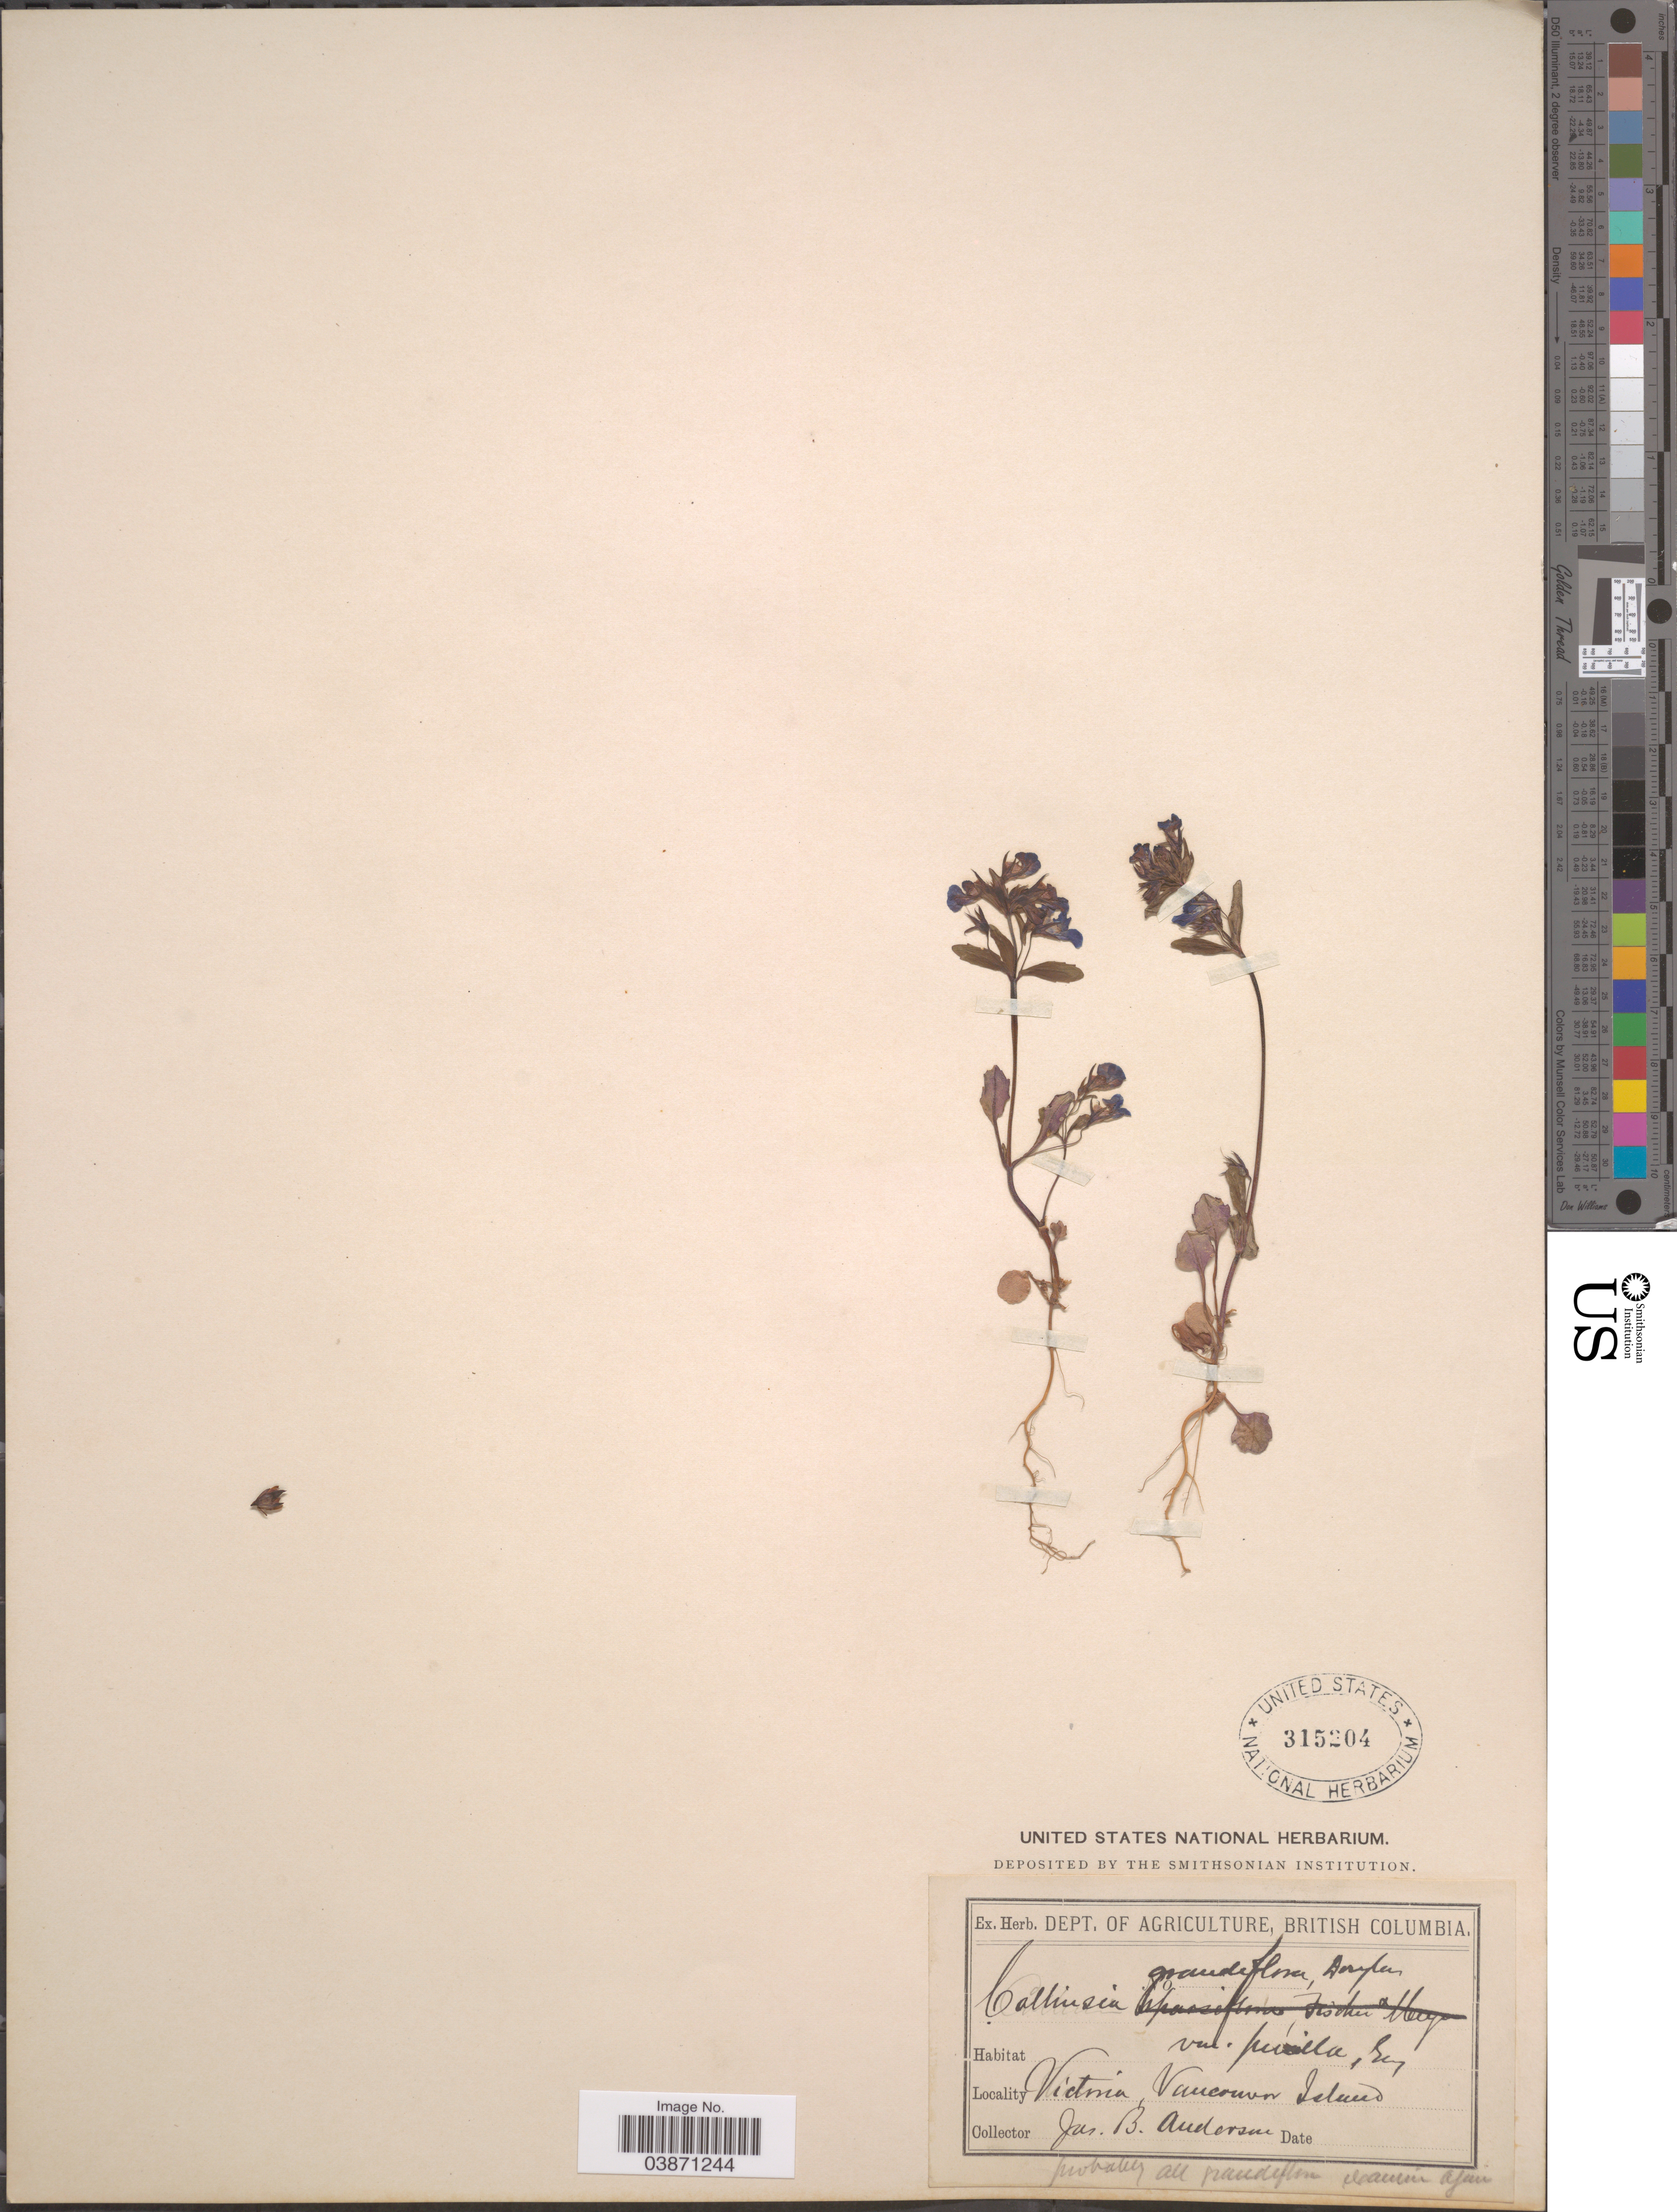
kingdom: Plantae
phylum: Tracheophyta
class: Magnoliopsida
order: Lamiales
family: Plantaginaceae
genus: Collinsia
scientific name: Collinsia parviflora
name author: Douglas ex Lindl.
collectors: J. B. Anderson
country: Canada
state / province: British Columbia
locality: Victoria, Vancouver Island.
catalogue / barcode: US 315204